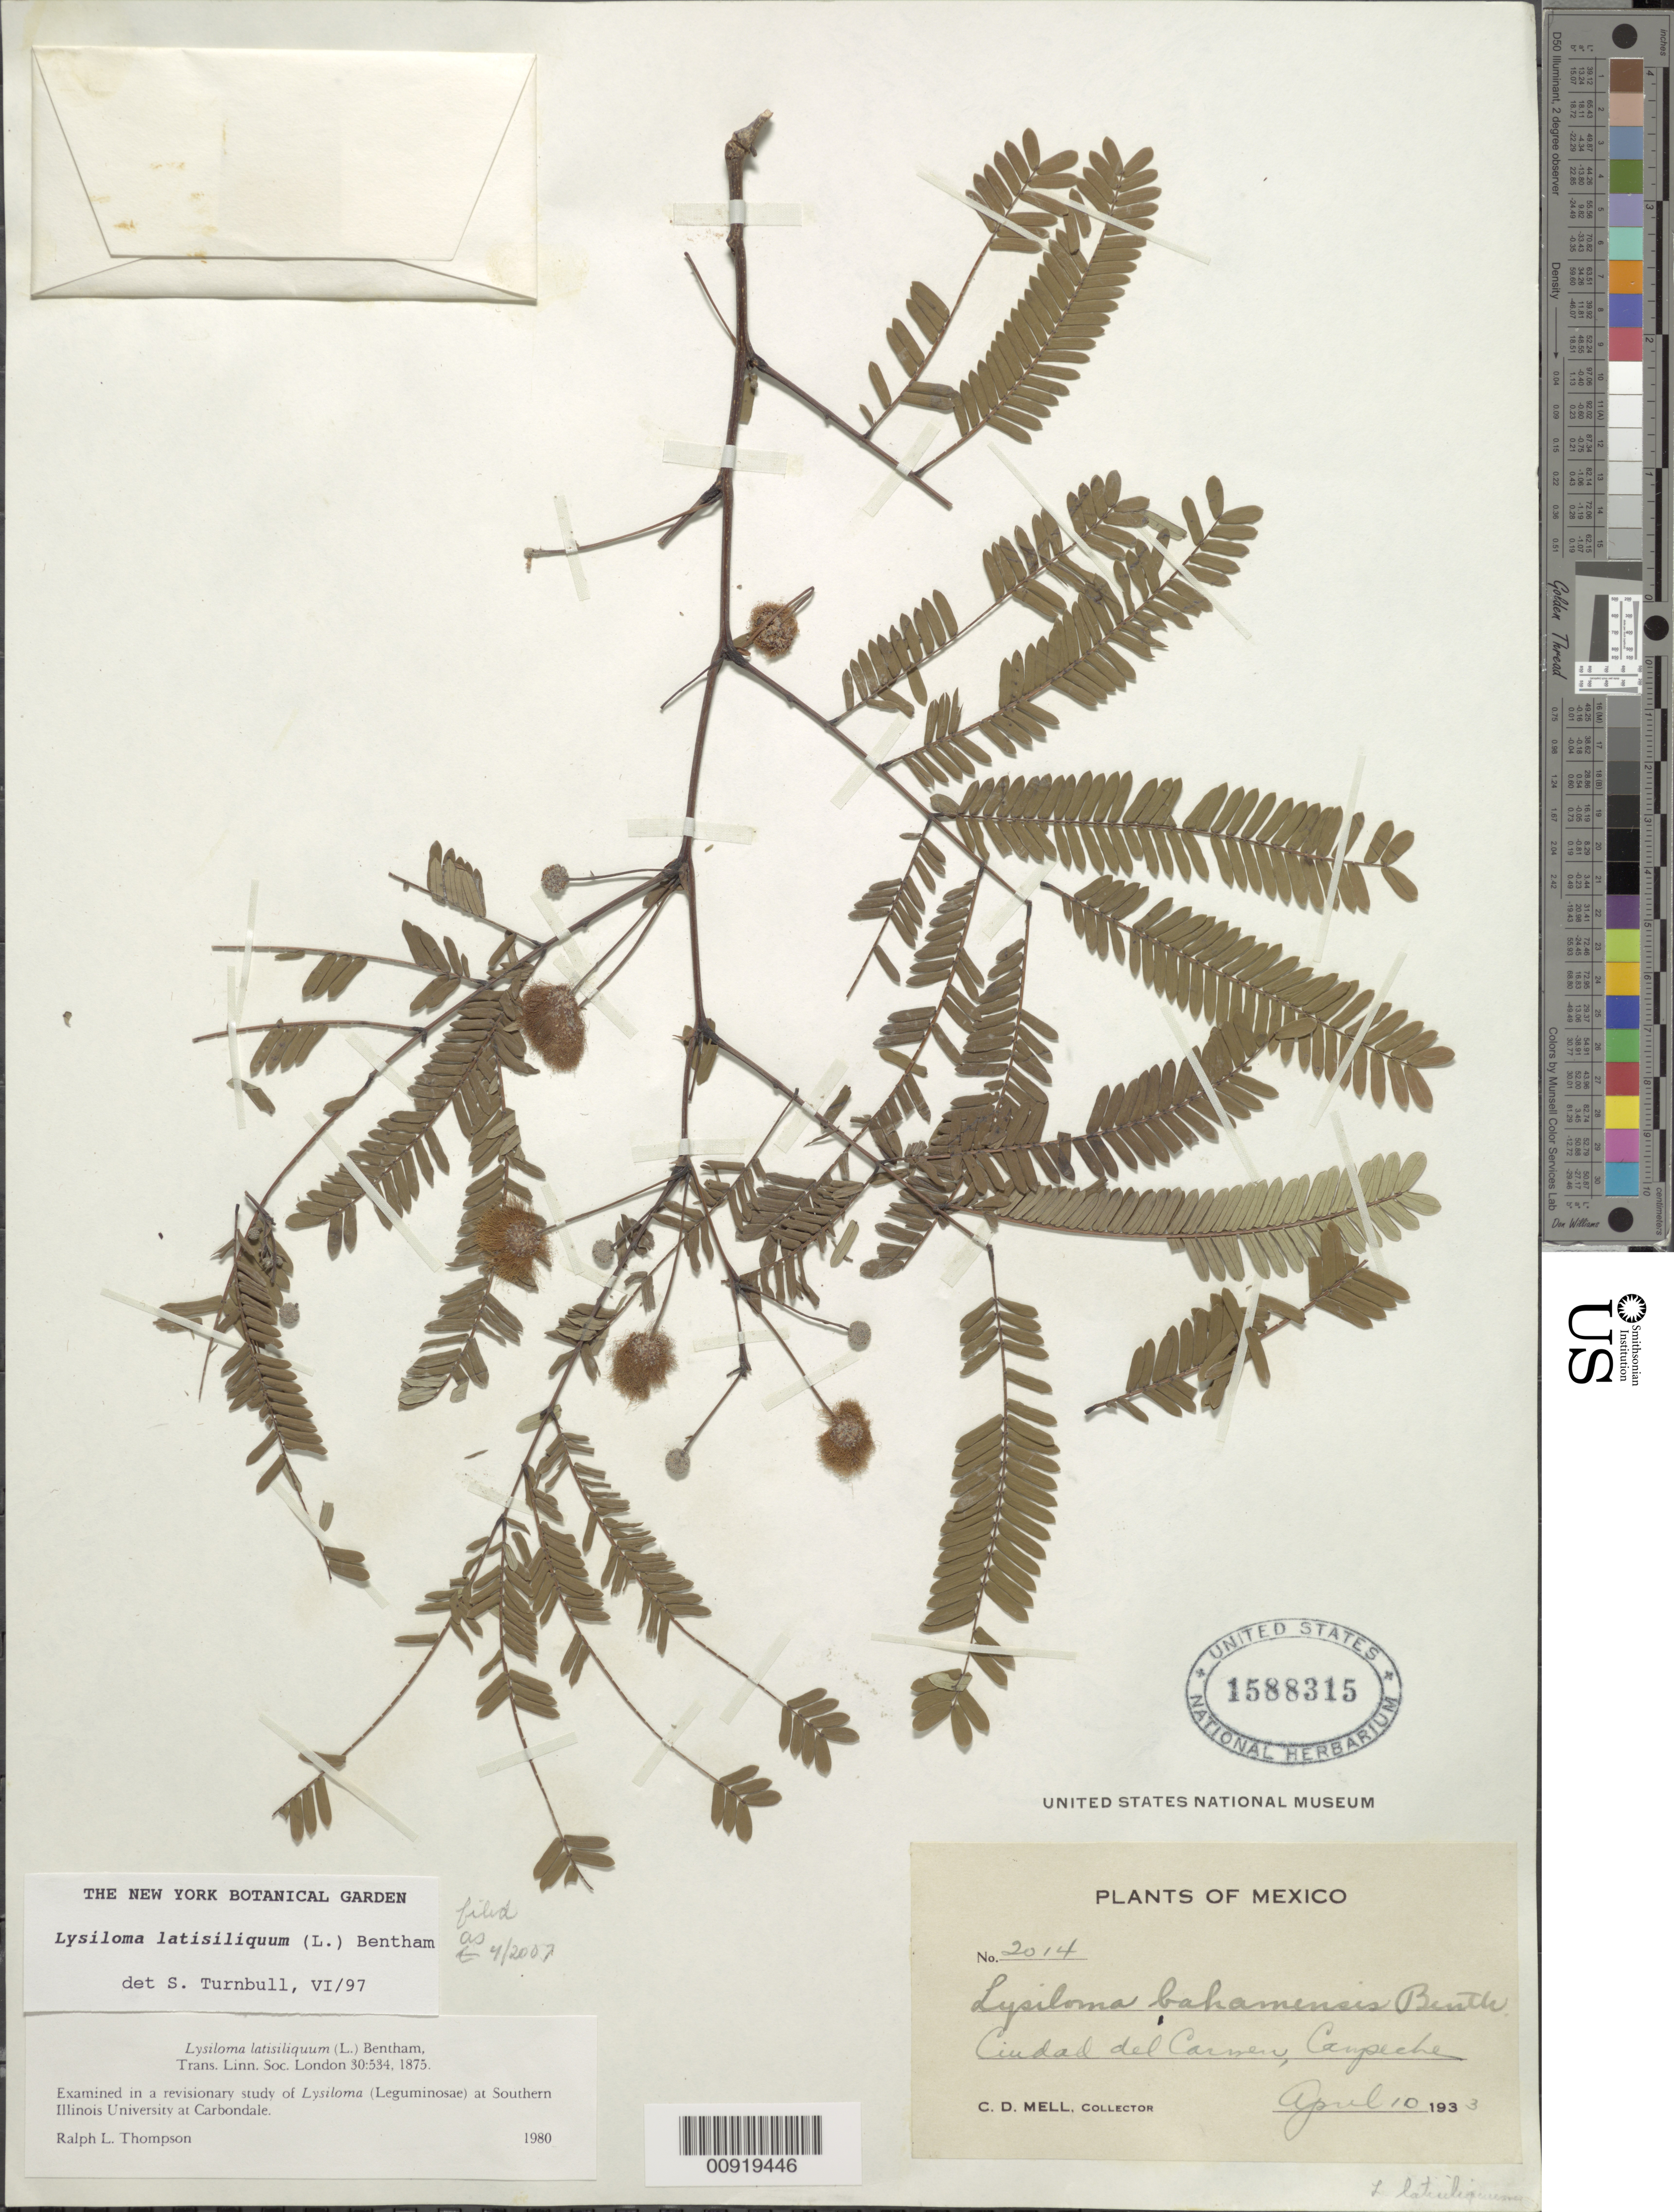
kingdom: Plantae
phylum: Tracheophyta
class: Magnoliopsida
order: Fabales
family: Fabaceae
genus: Lysiloma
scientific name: Lysiloma latisiliquum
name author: (L.) Benth.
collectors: C. D. Mell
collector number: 2014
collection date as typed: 10 Apr 1933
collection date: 1933-04-10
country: Mexico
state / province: Campeche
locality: Ciudad del Carmen, Campeche.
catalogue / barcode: US 1588315